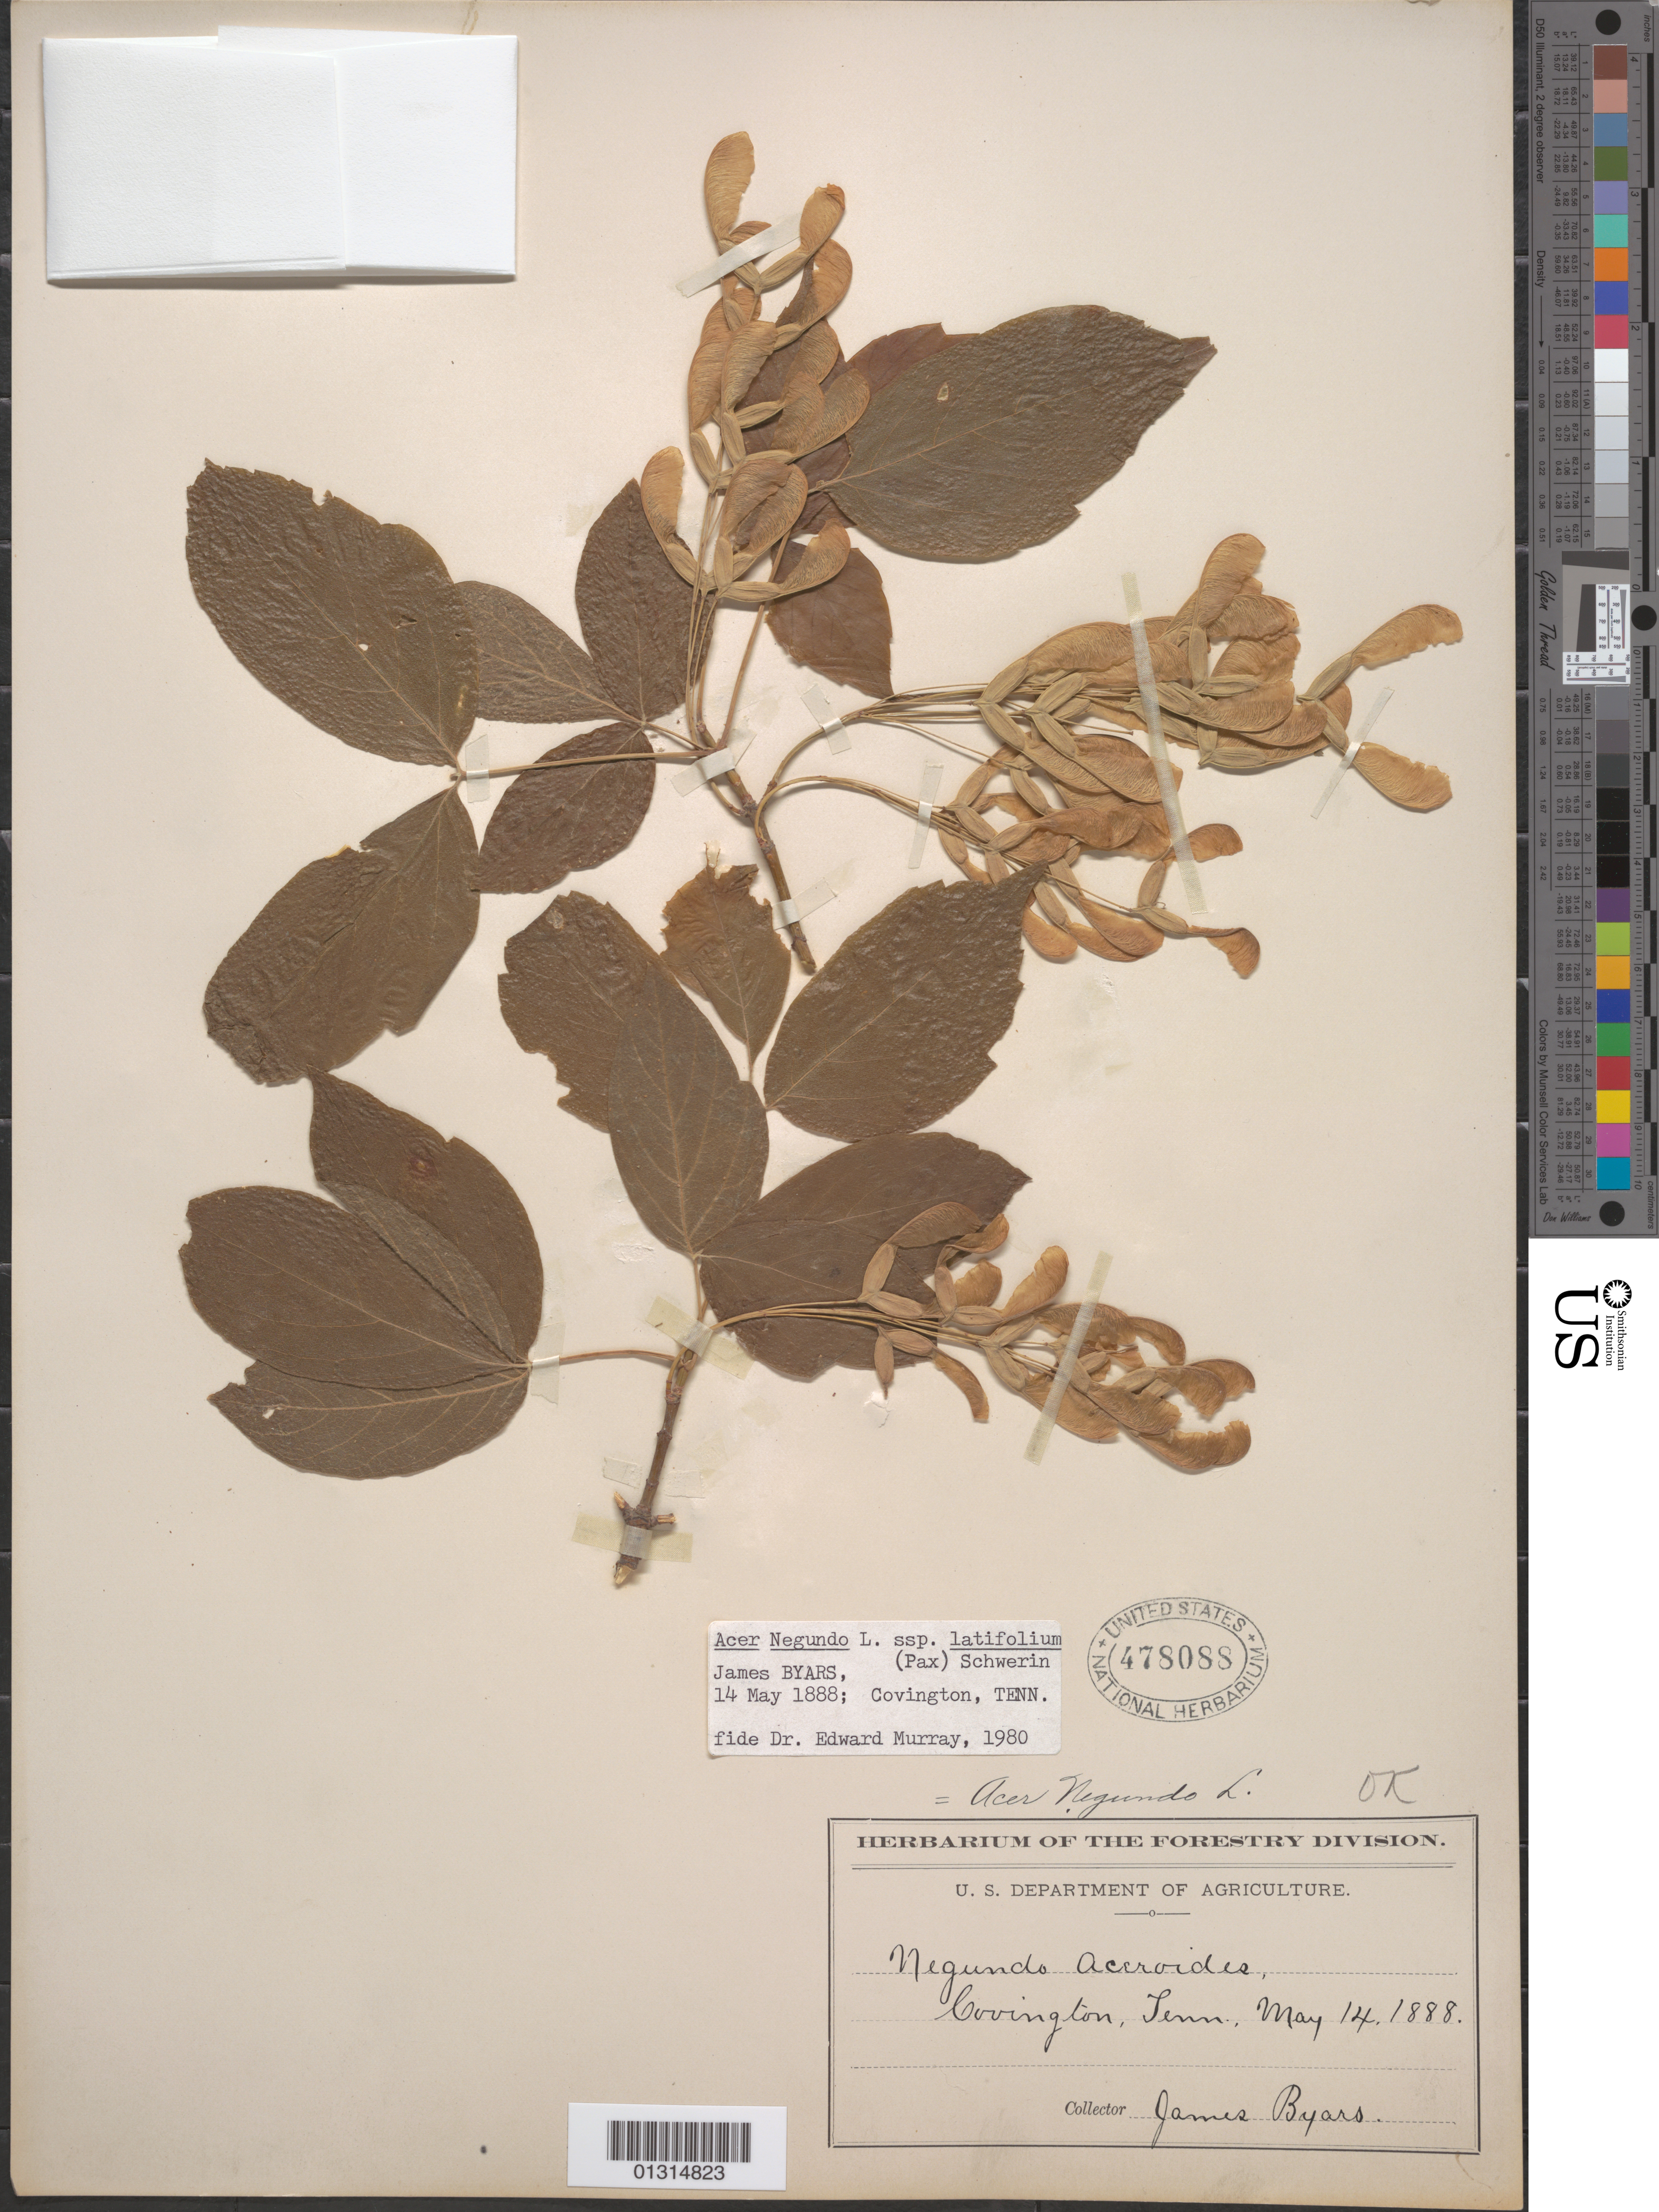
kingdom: Plantae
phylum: Tracheophyta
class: Magnoliopsida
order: Sapindales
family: Sapindaceae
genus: Acer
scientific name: Acer negundo subsp. latifolium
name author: (Pax) Schwer.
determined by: Murray, Edward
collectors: J. Byars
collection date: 1888-05-14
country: United States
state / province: Tennessee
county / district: Tipton County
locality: Covington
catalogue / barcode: US 478088